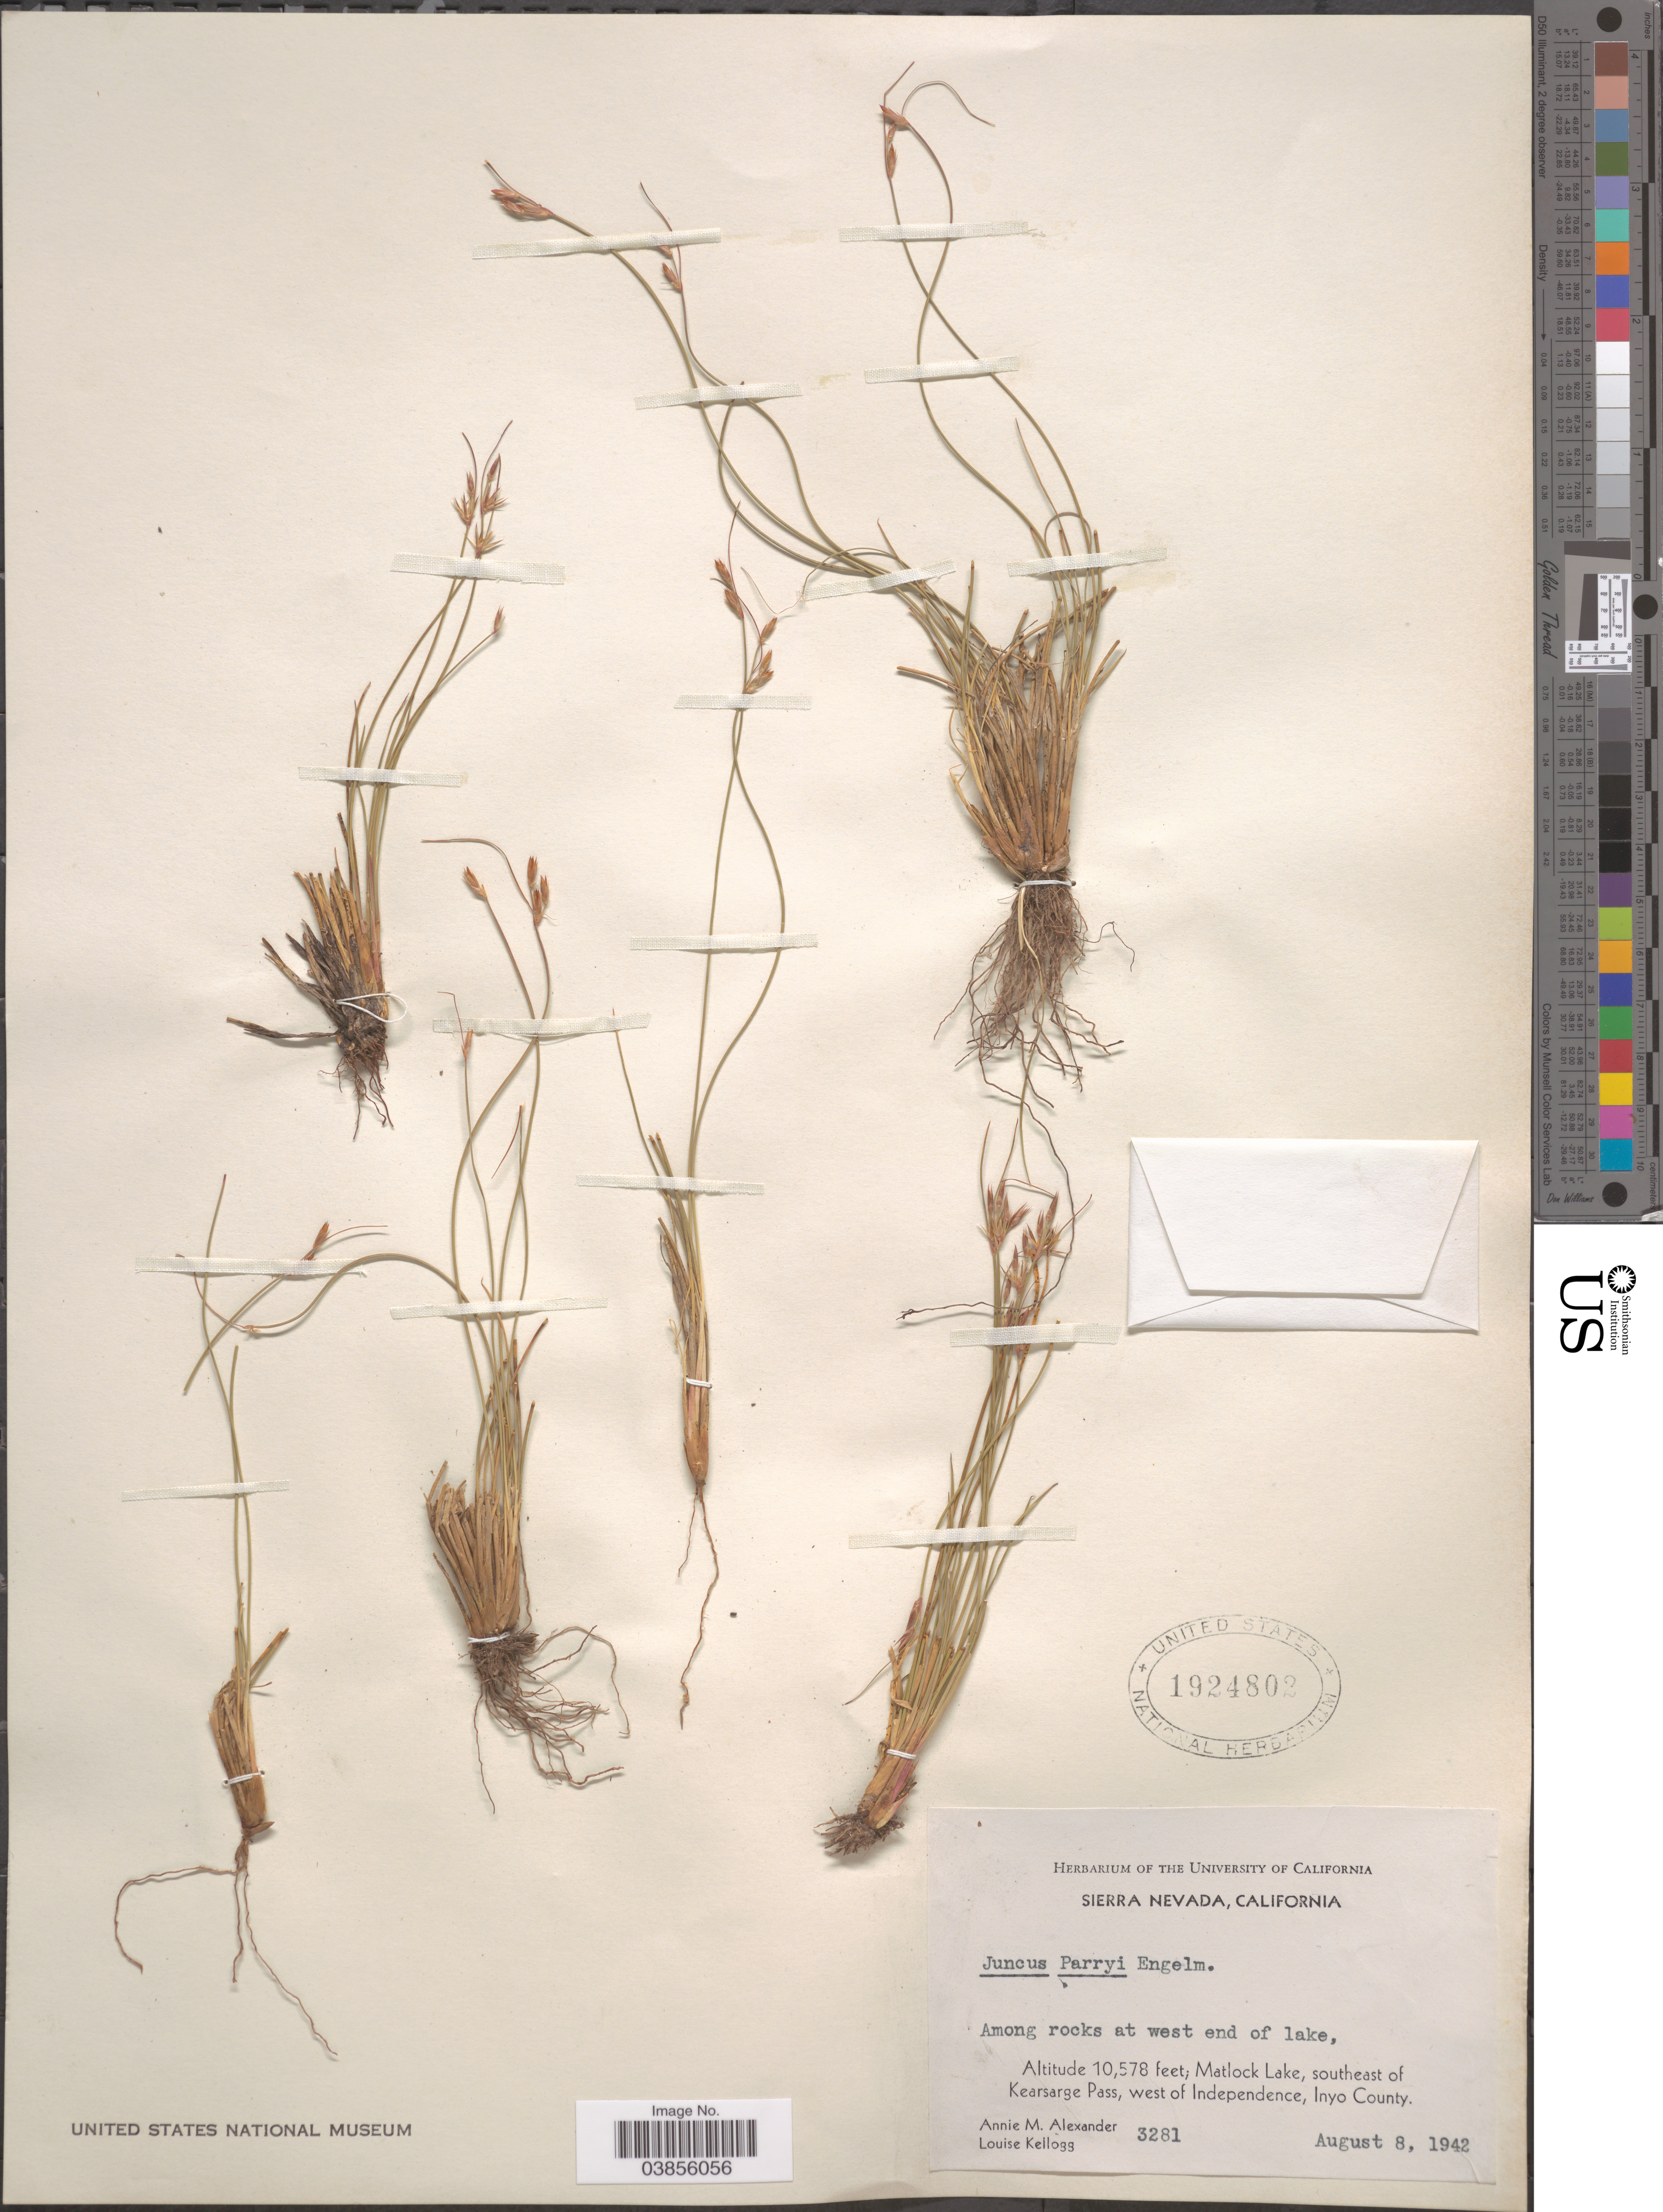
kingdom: Plantae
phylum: Tracheophyta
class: Liliopsida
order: Poales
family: Juncaceae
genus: Juncus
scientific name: Juncus parryi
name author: Engelm.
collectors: A. M. Alexander & L. Kellogg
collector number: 3281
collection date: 1942-08-08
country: United States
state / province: California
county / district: Inyo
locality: Sierra Nevada. At west end of lake, Matlock Lake, southeast of Kearsarge Pass, west of Independence, Inyo County.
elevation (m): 3224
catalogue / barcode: US 1924802